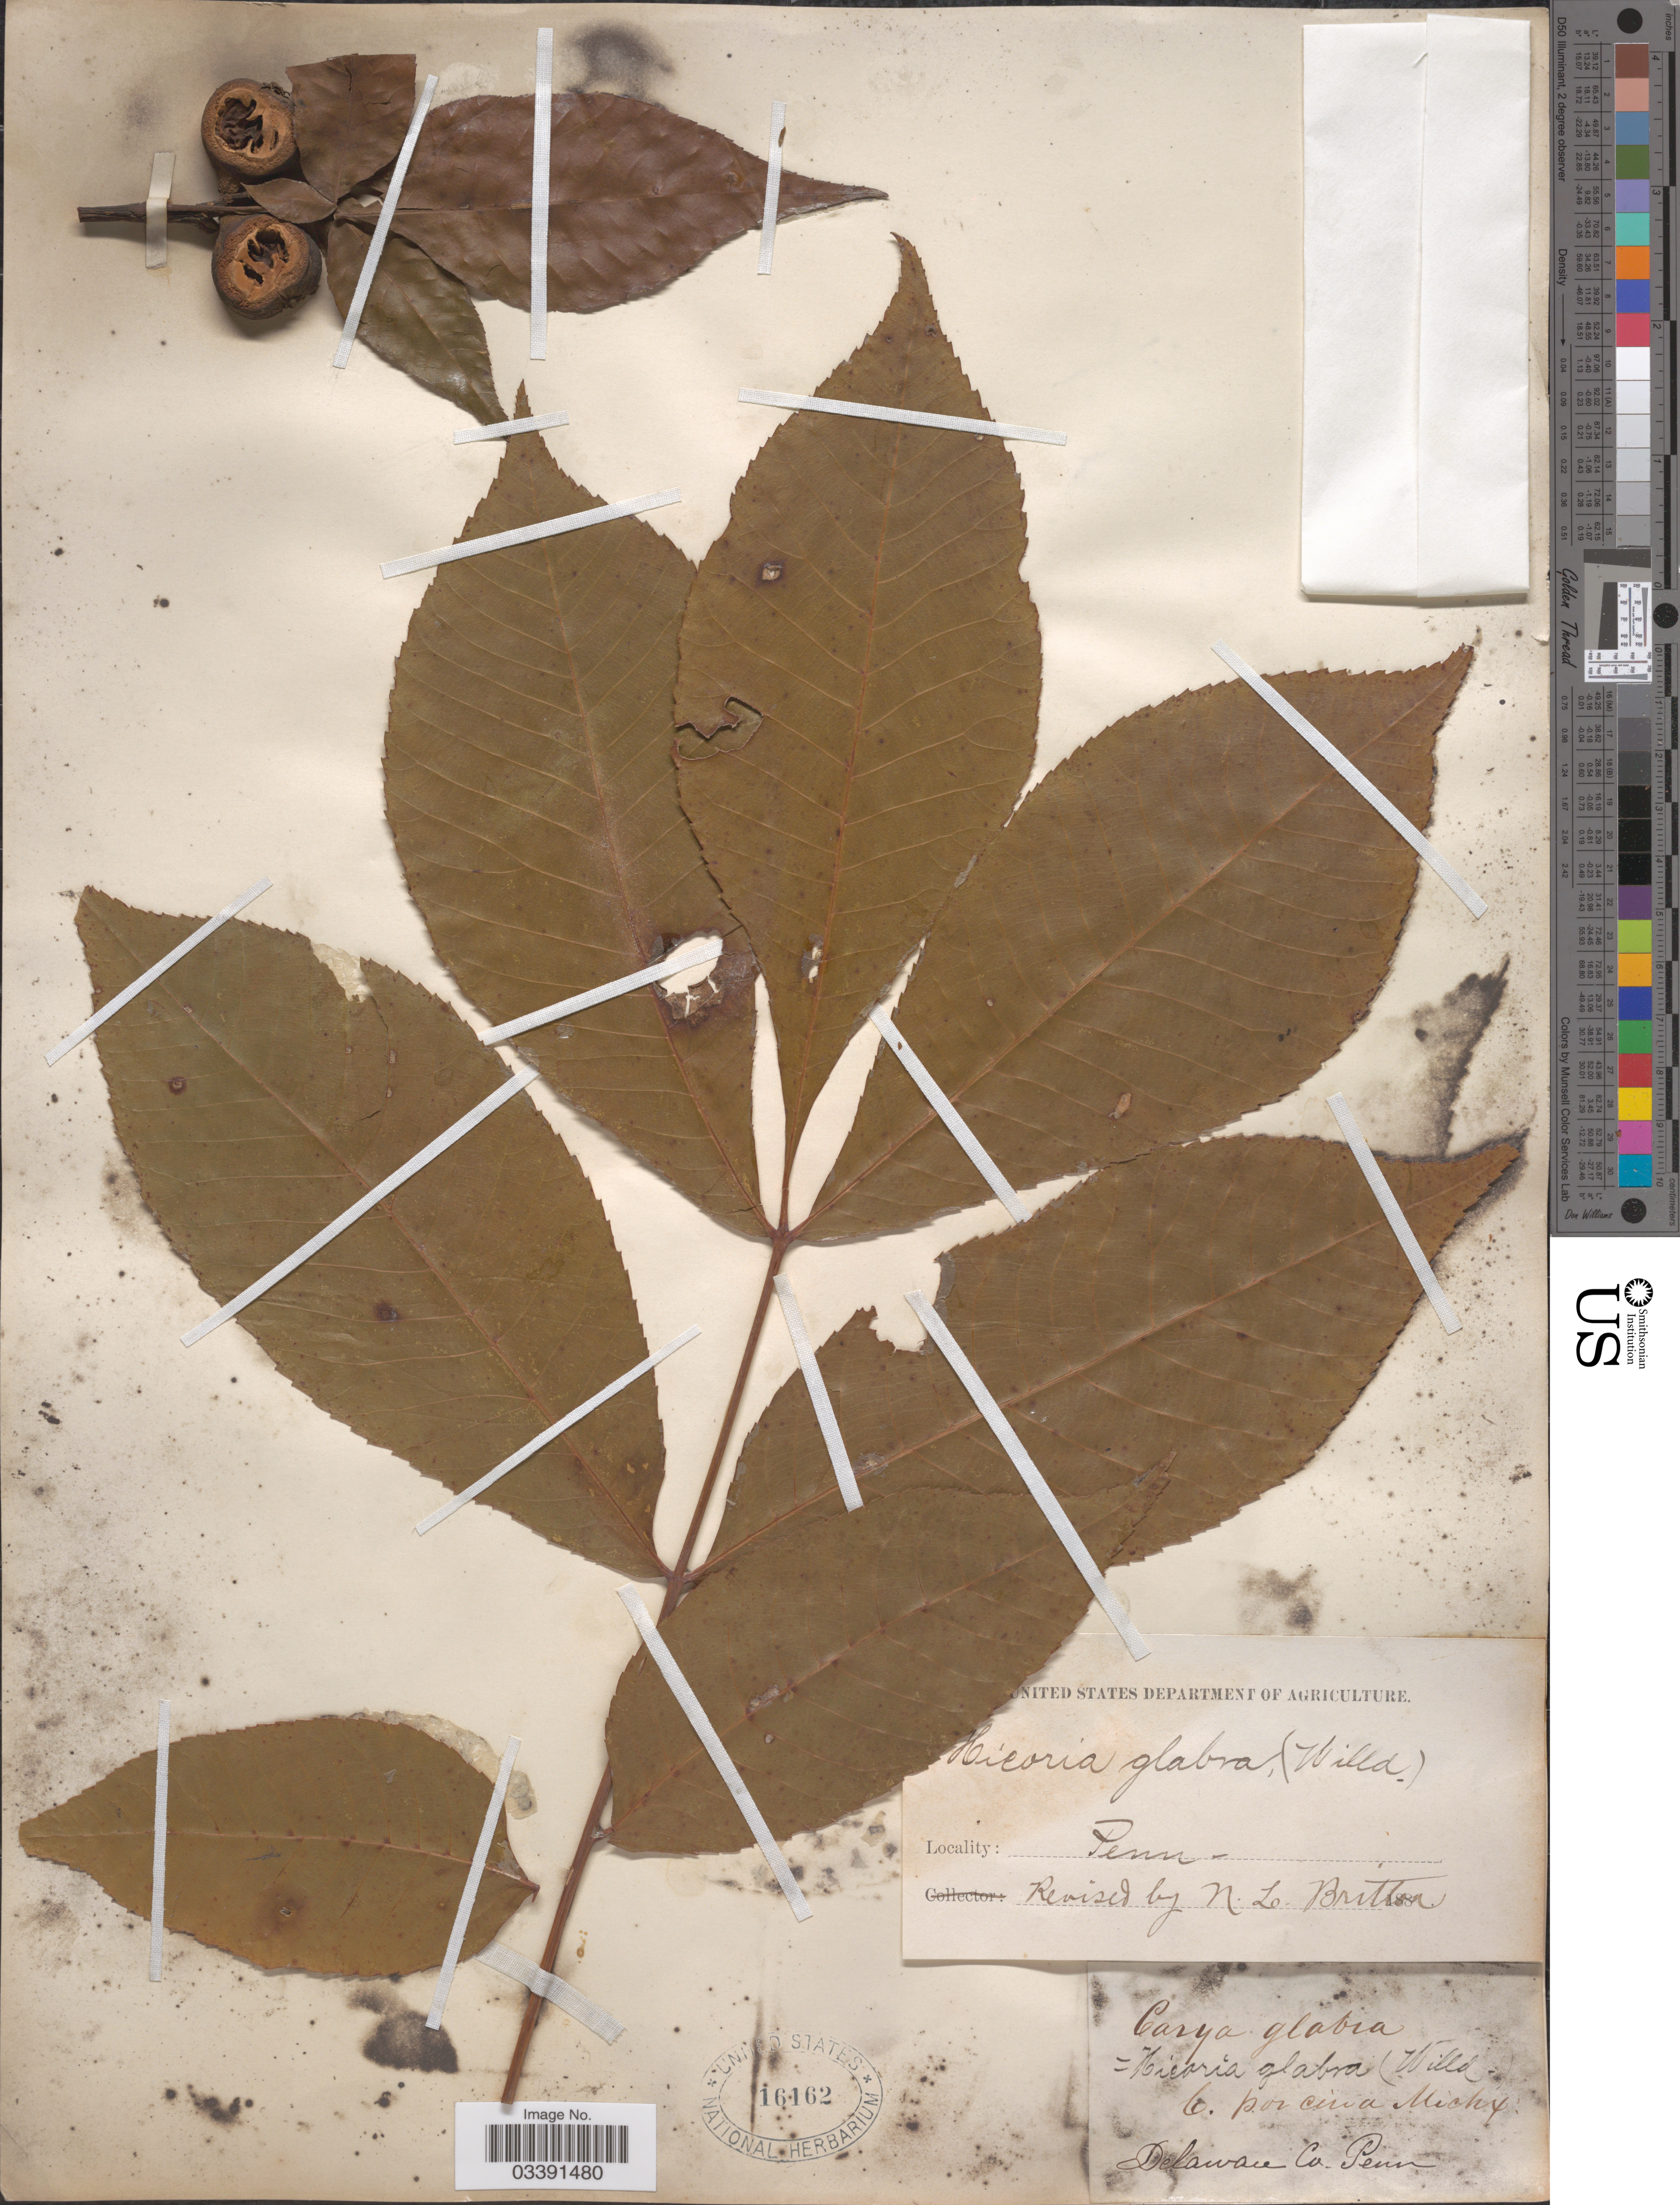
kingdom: Plantae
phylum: Tracheophyta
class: Magnoliopsida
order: Fagales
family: Juglandaceae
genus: Carya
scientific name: Carya glabra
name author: (Mill.) Sweet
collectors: Facchini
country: United States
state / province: Pennsylvania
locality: Delaware Co.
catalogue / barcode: US 16162